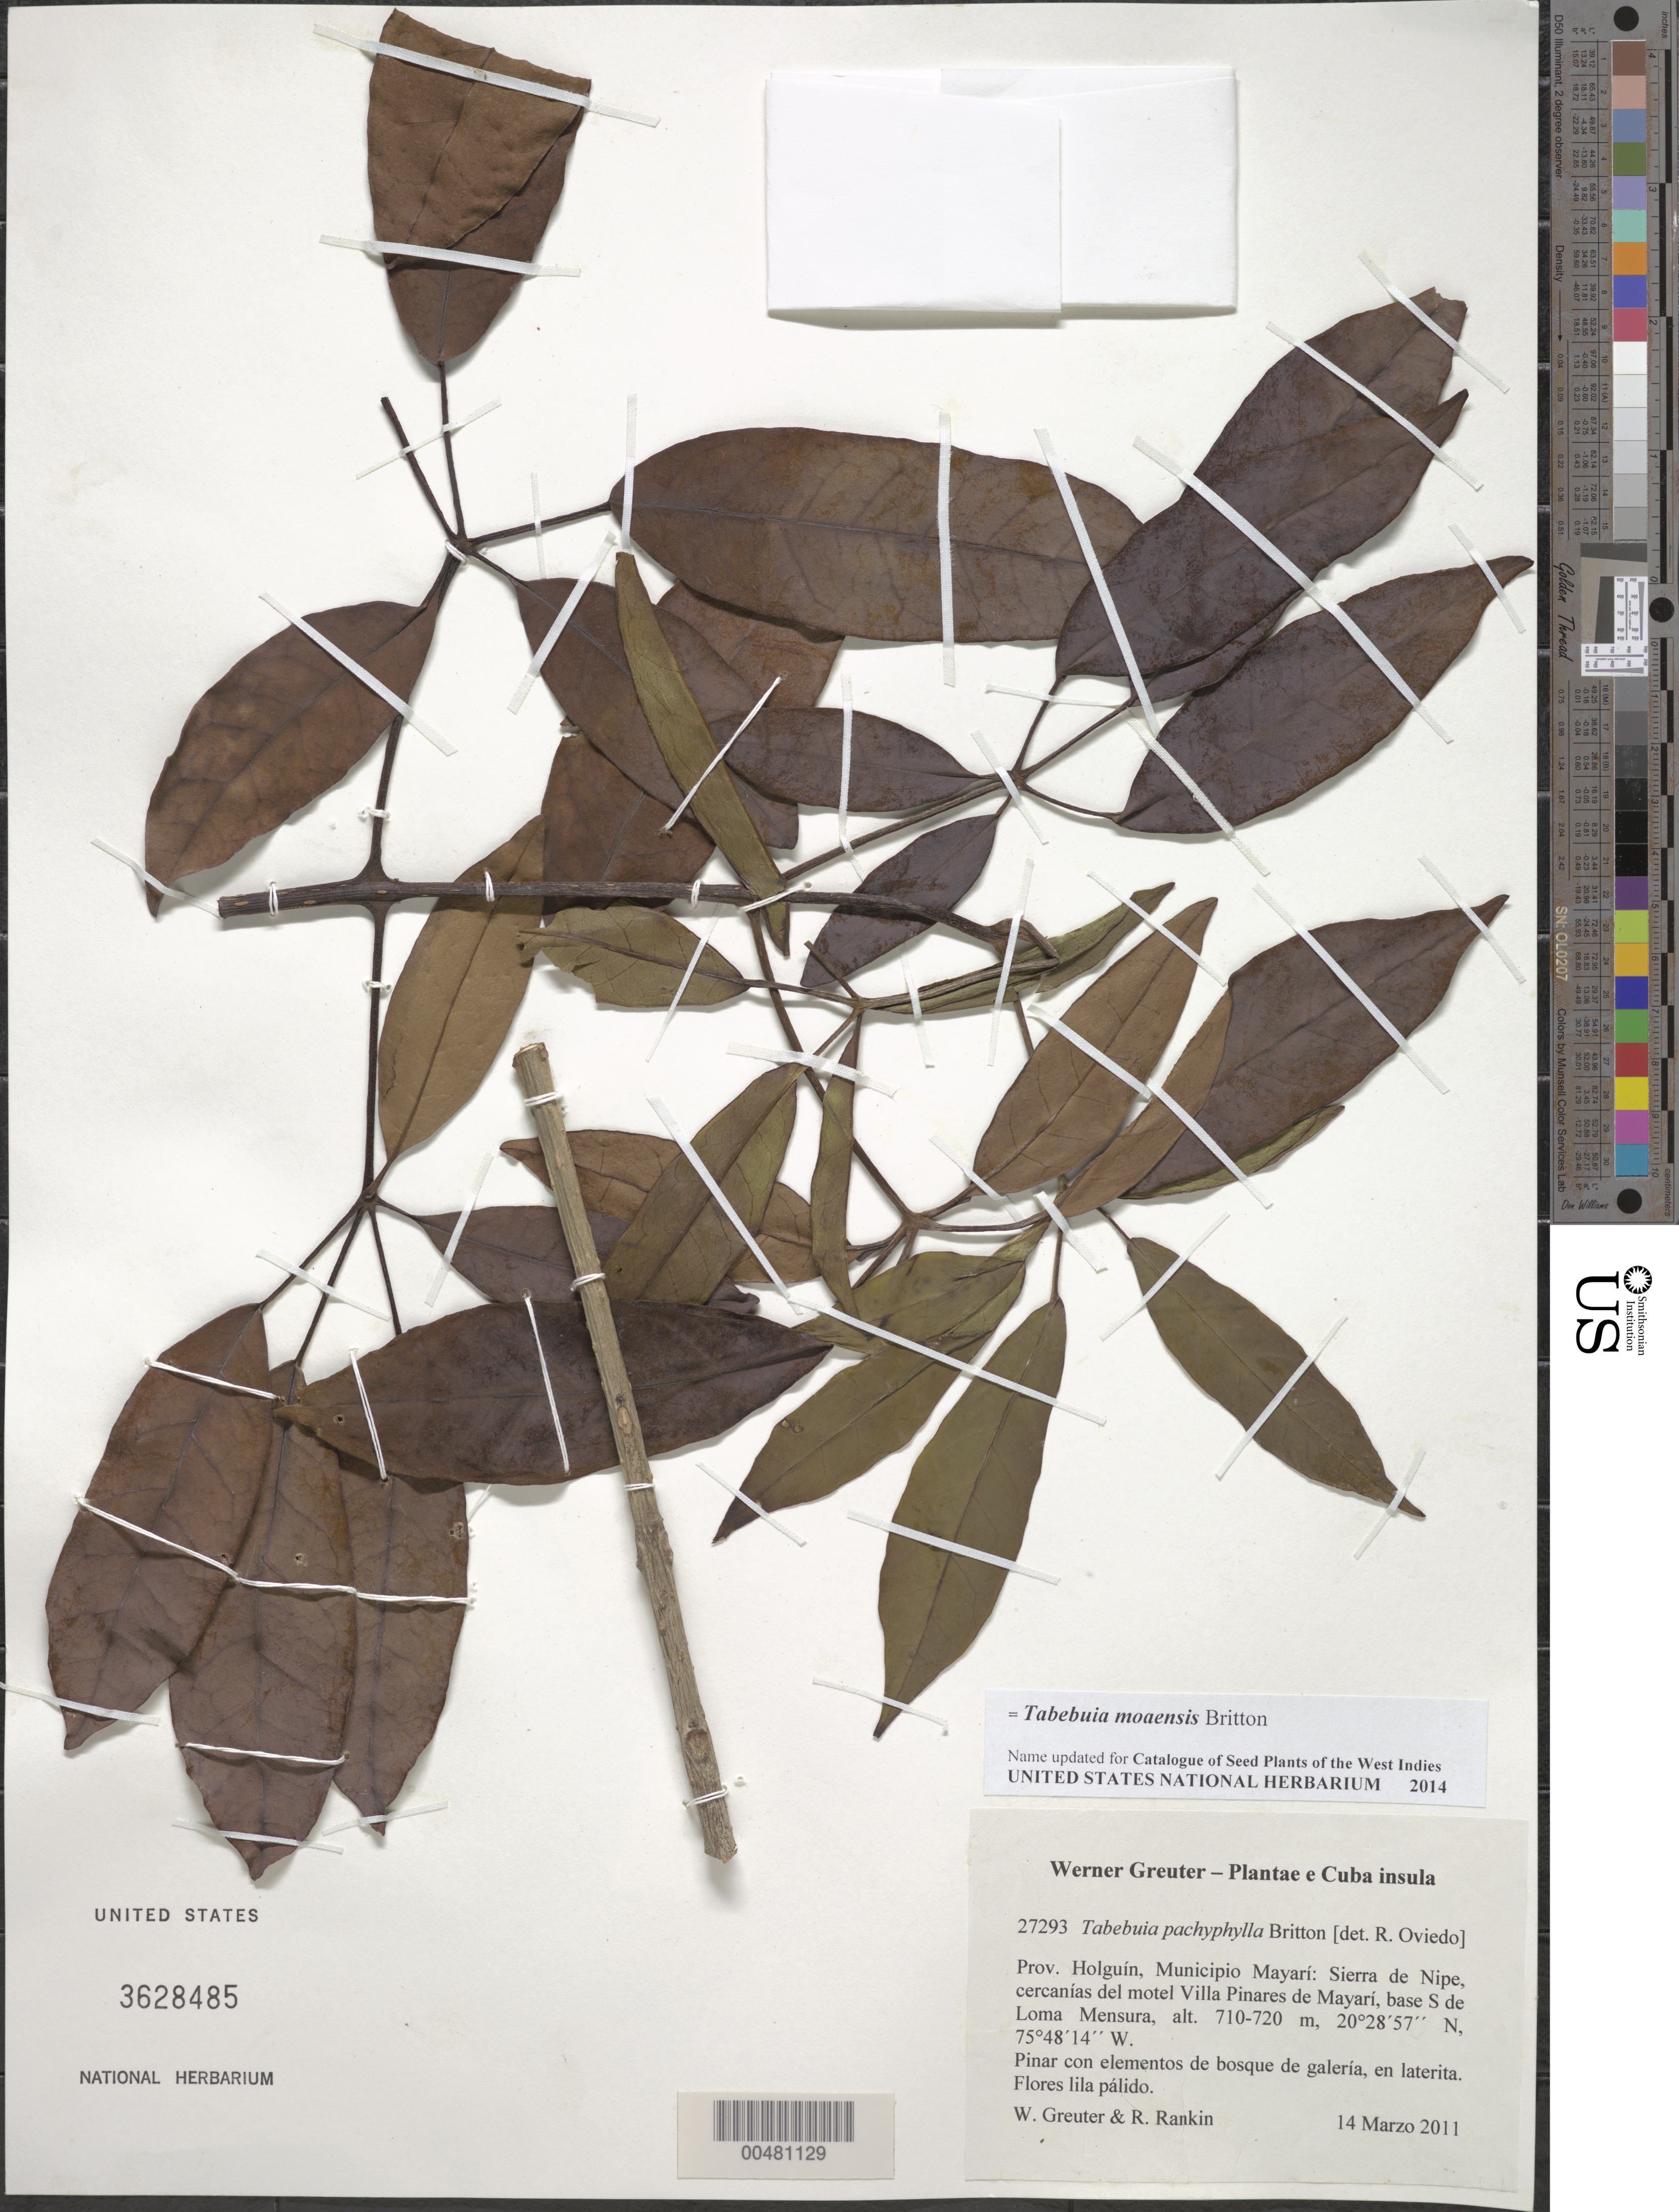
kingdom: Plantae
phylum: Tracheophyta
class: Magnoliopsida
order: Lamiales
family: Bignoniaceae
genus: Tabebuia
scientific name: Tabebuia moaensis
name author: Britton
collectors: W. R. Greuter & R. Rankin Rodriguez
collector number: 27293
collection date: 2011-03-14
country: Cuba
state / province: Holguin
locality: Mun. Mayarí, Sierra de Nipe, cercanías motel Villa Pinares de Mayarí, base S de Loma Mensura.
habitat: Pinar con elementos de bosque de galería, en laterita.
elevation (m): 710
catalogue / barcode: US 3628485